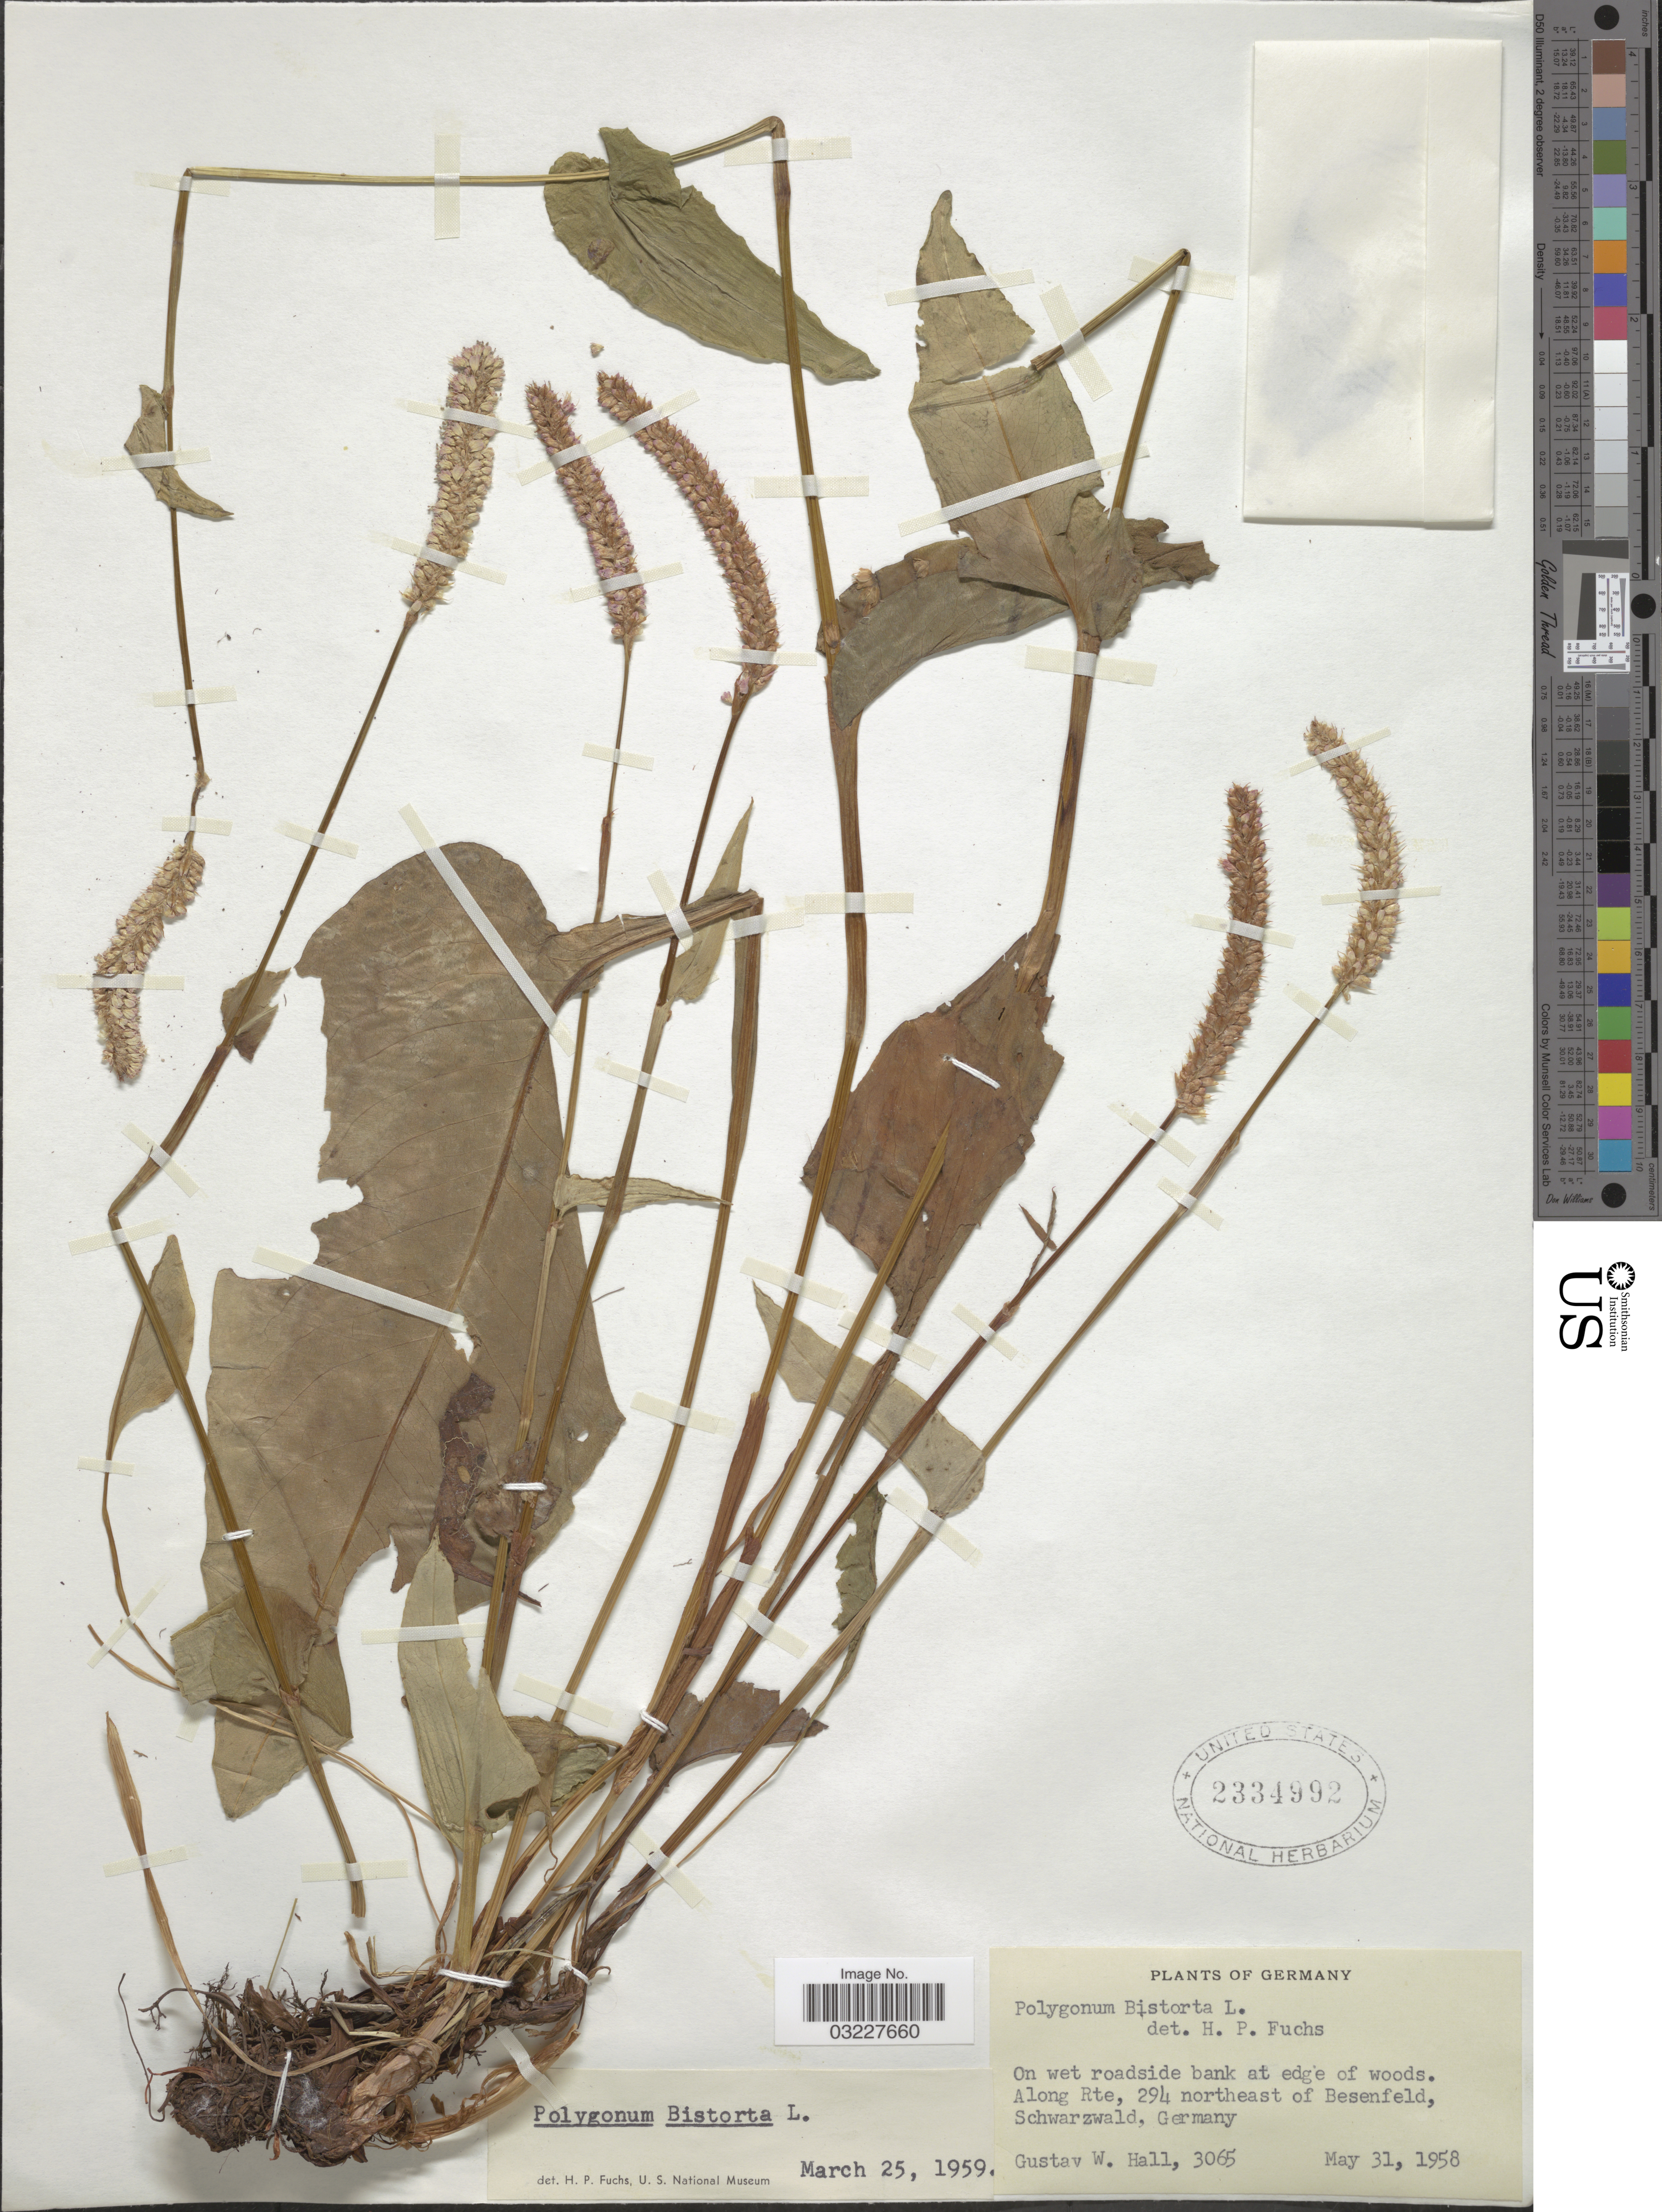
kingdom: Plantae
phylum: Tracheophyta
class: Magnoliopsida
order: Caryophyllales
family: Polygonaceae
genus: Bistorta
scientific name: Bistorta officinalis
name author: Delarbre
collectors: G. Hall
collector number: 3065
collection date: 1958-05-31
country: Germany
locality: Along Rte 294 northeast of Besenfeld, Schwarzwald.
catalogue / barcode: US 2334992